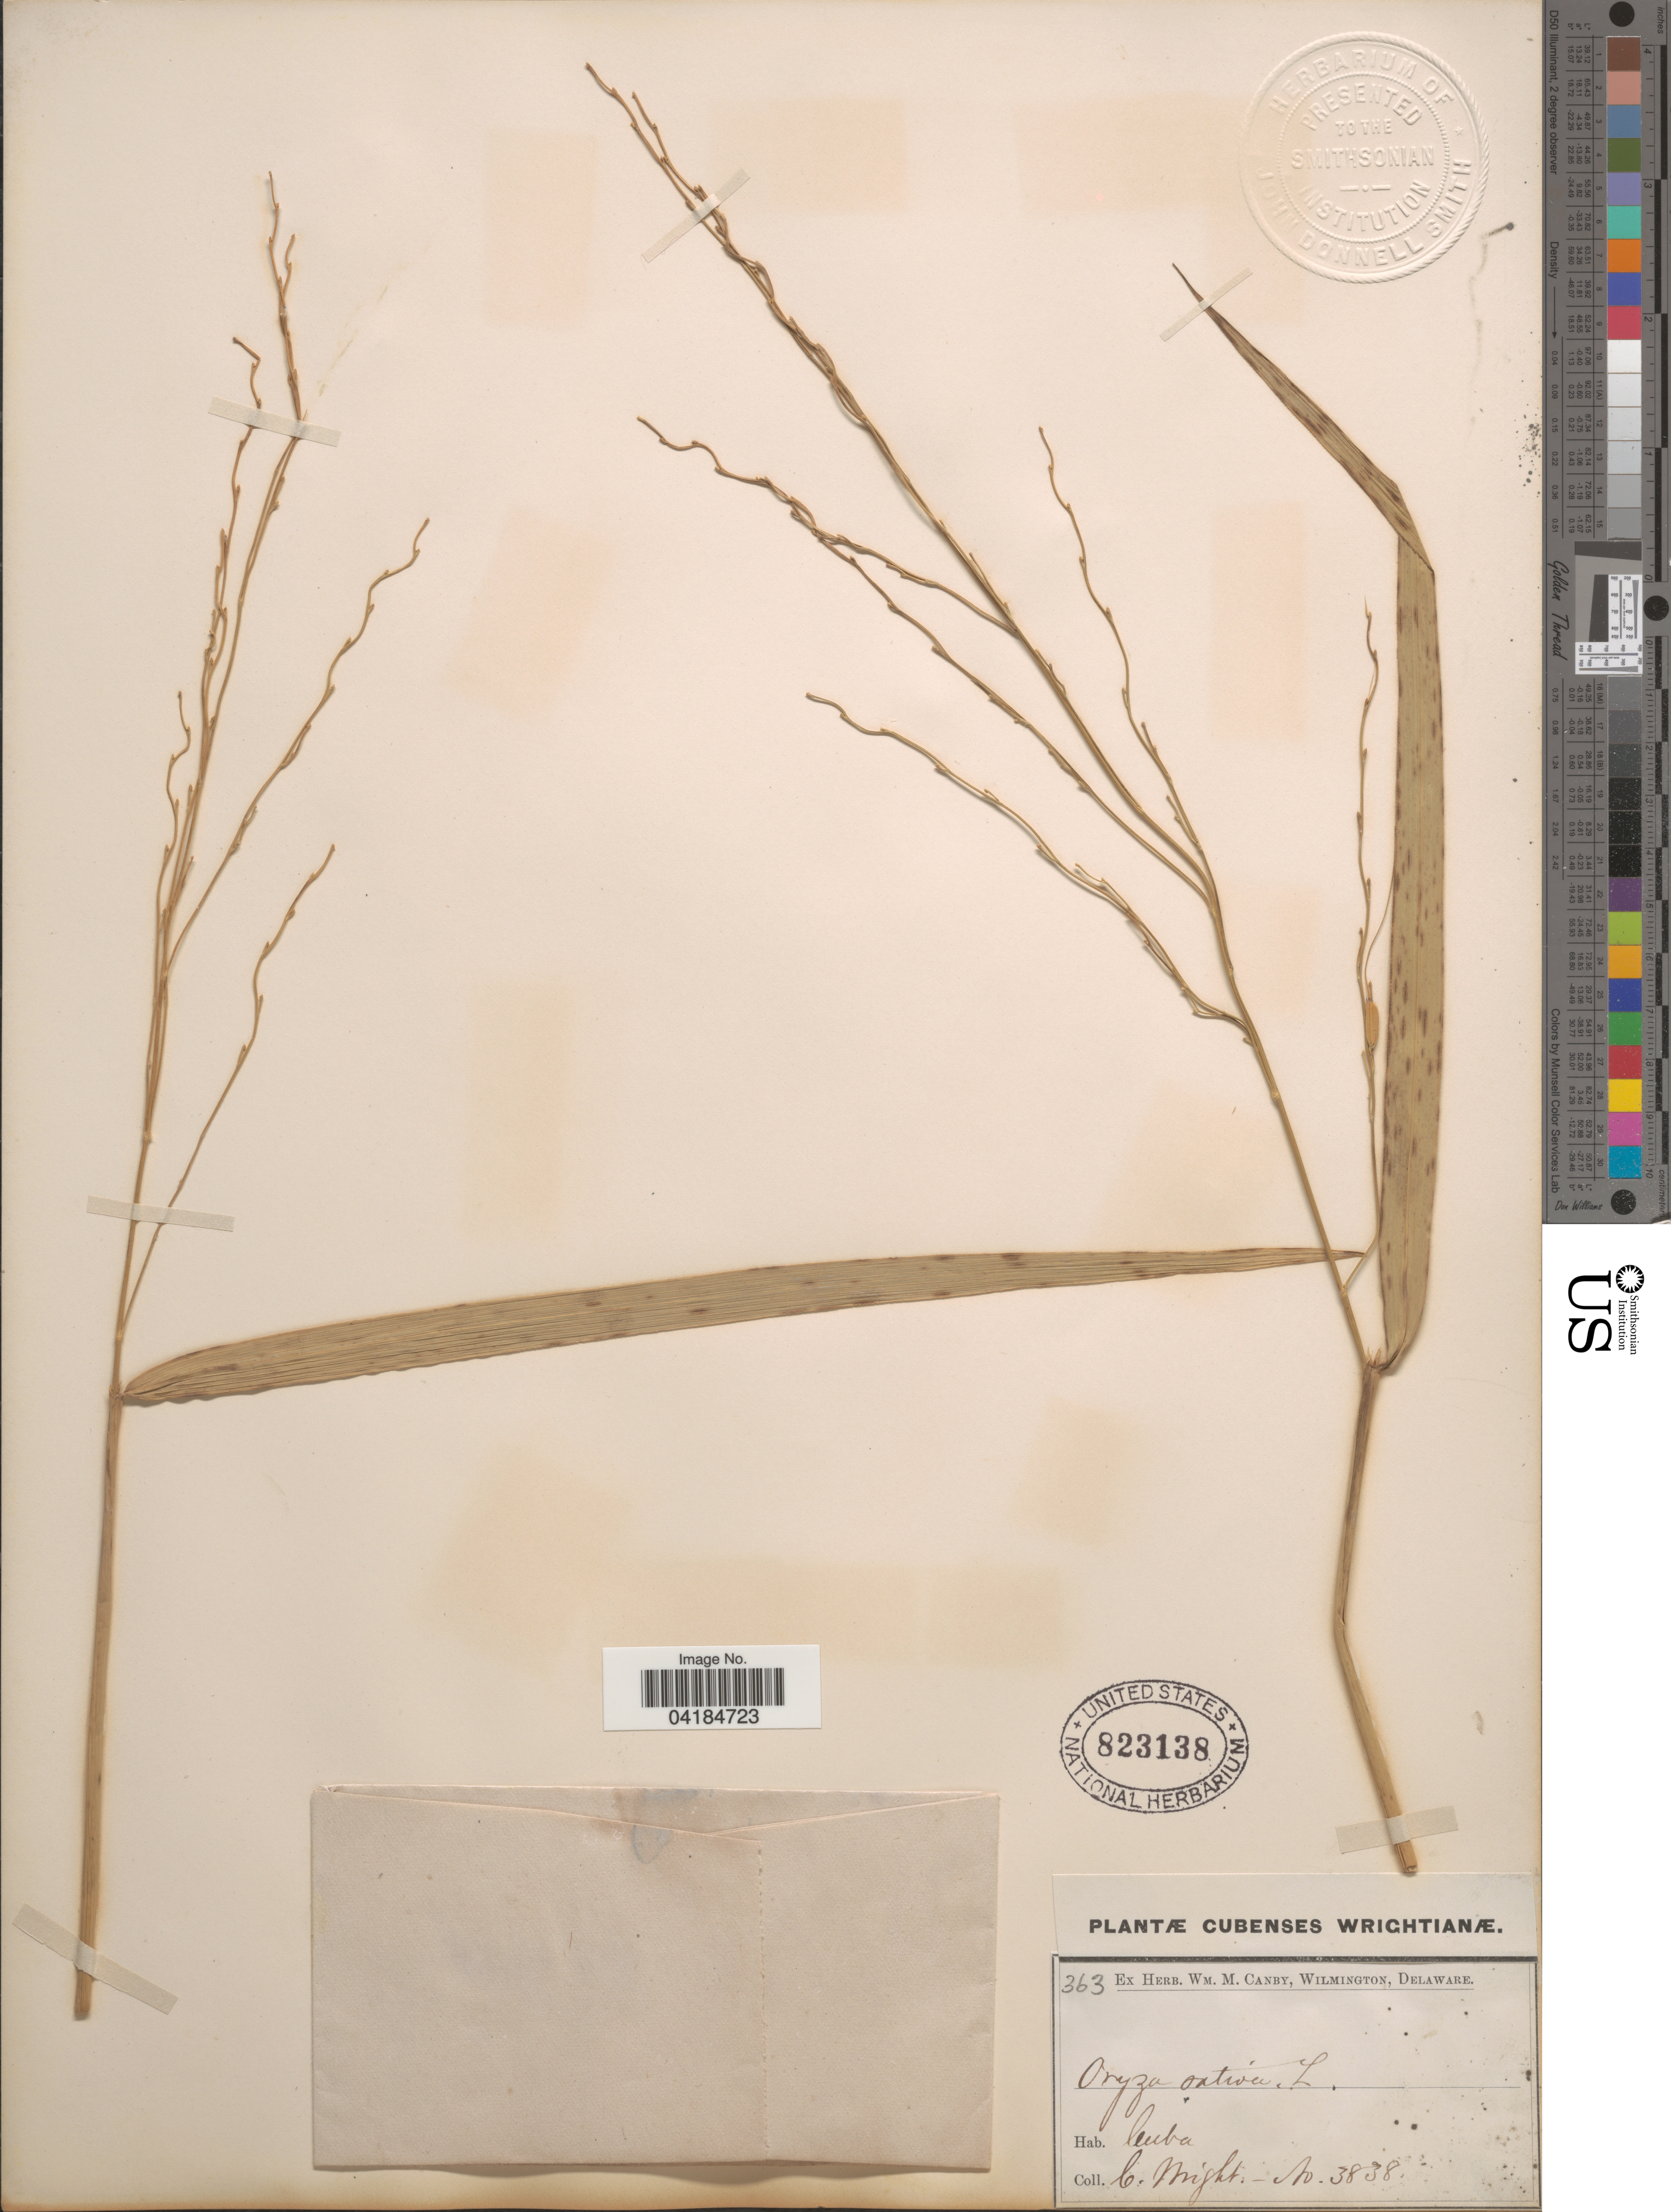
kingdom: Plantae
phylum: Tracheophyta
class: Liliopsida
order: Poales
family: Poaceae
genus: Oryza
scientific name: Oryza sativa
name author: L.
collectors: C. Wright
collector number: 3838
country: Cuba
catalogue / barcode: US 823138